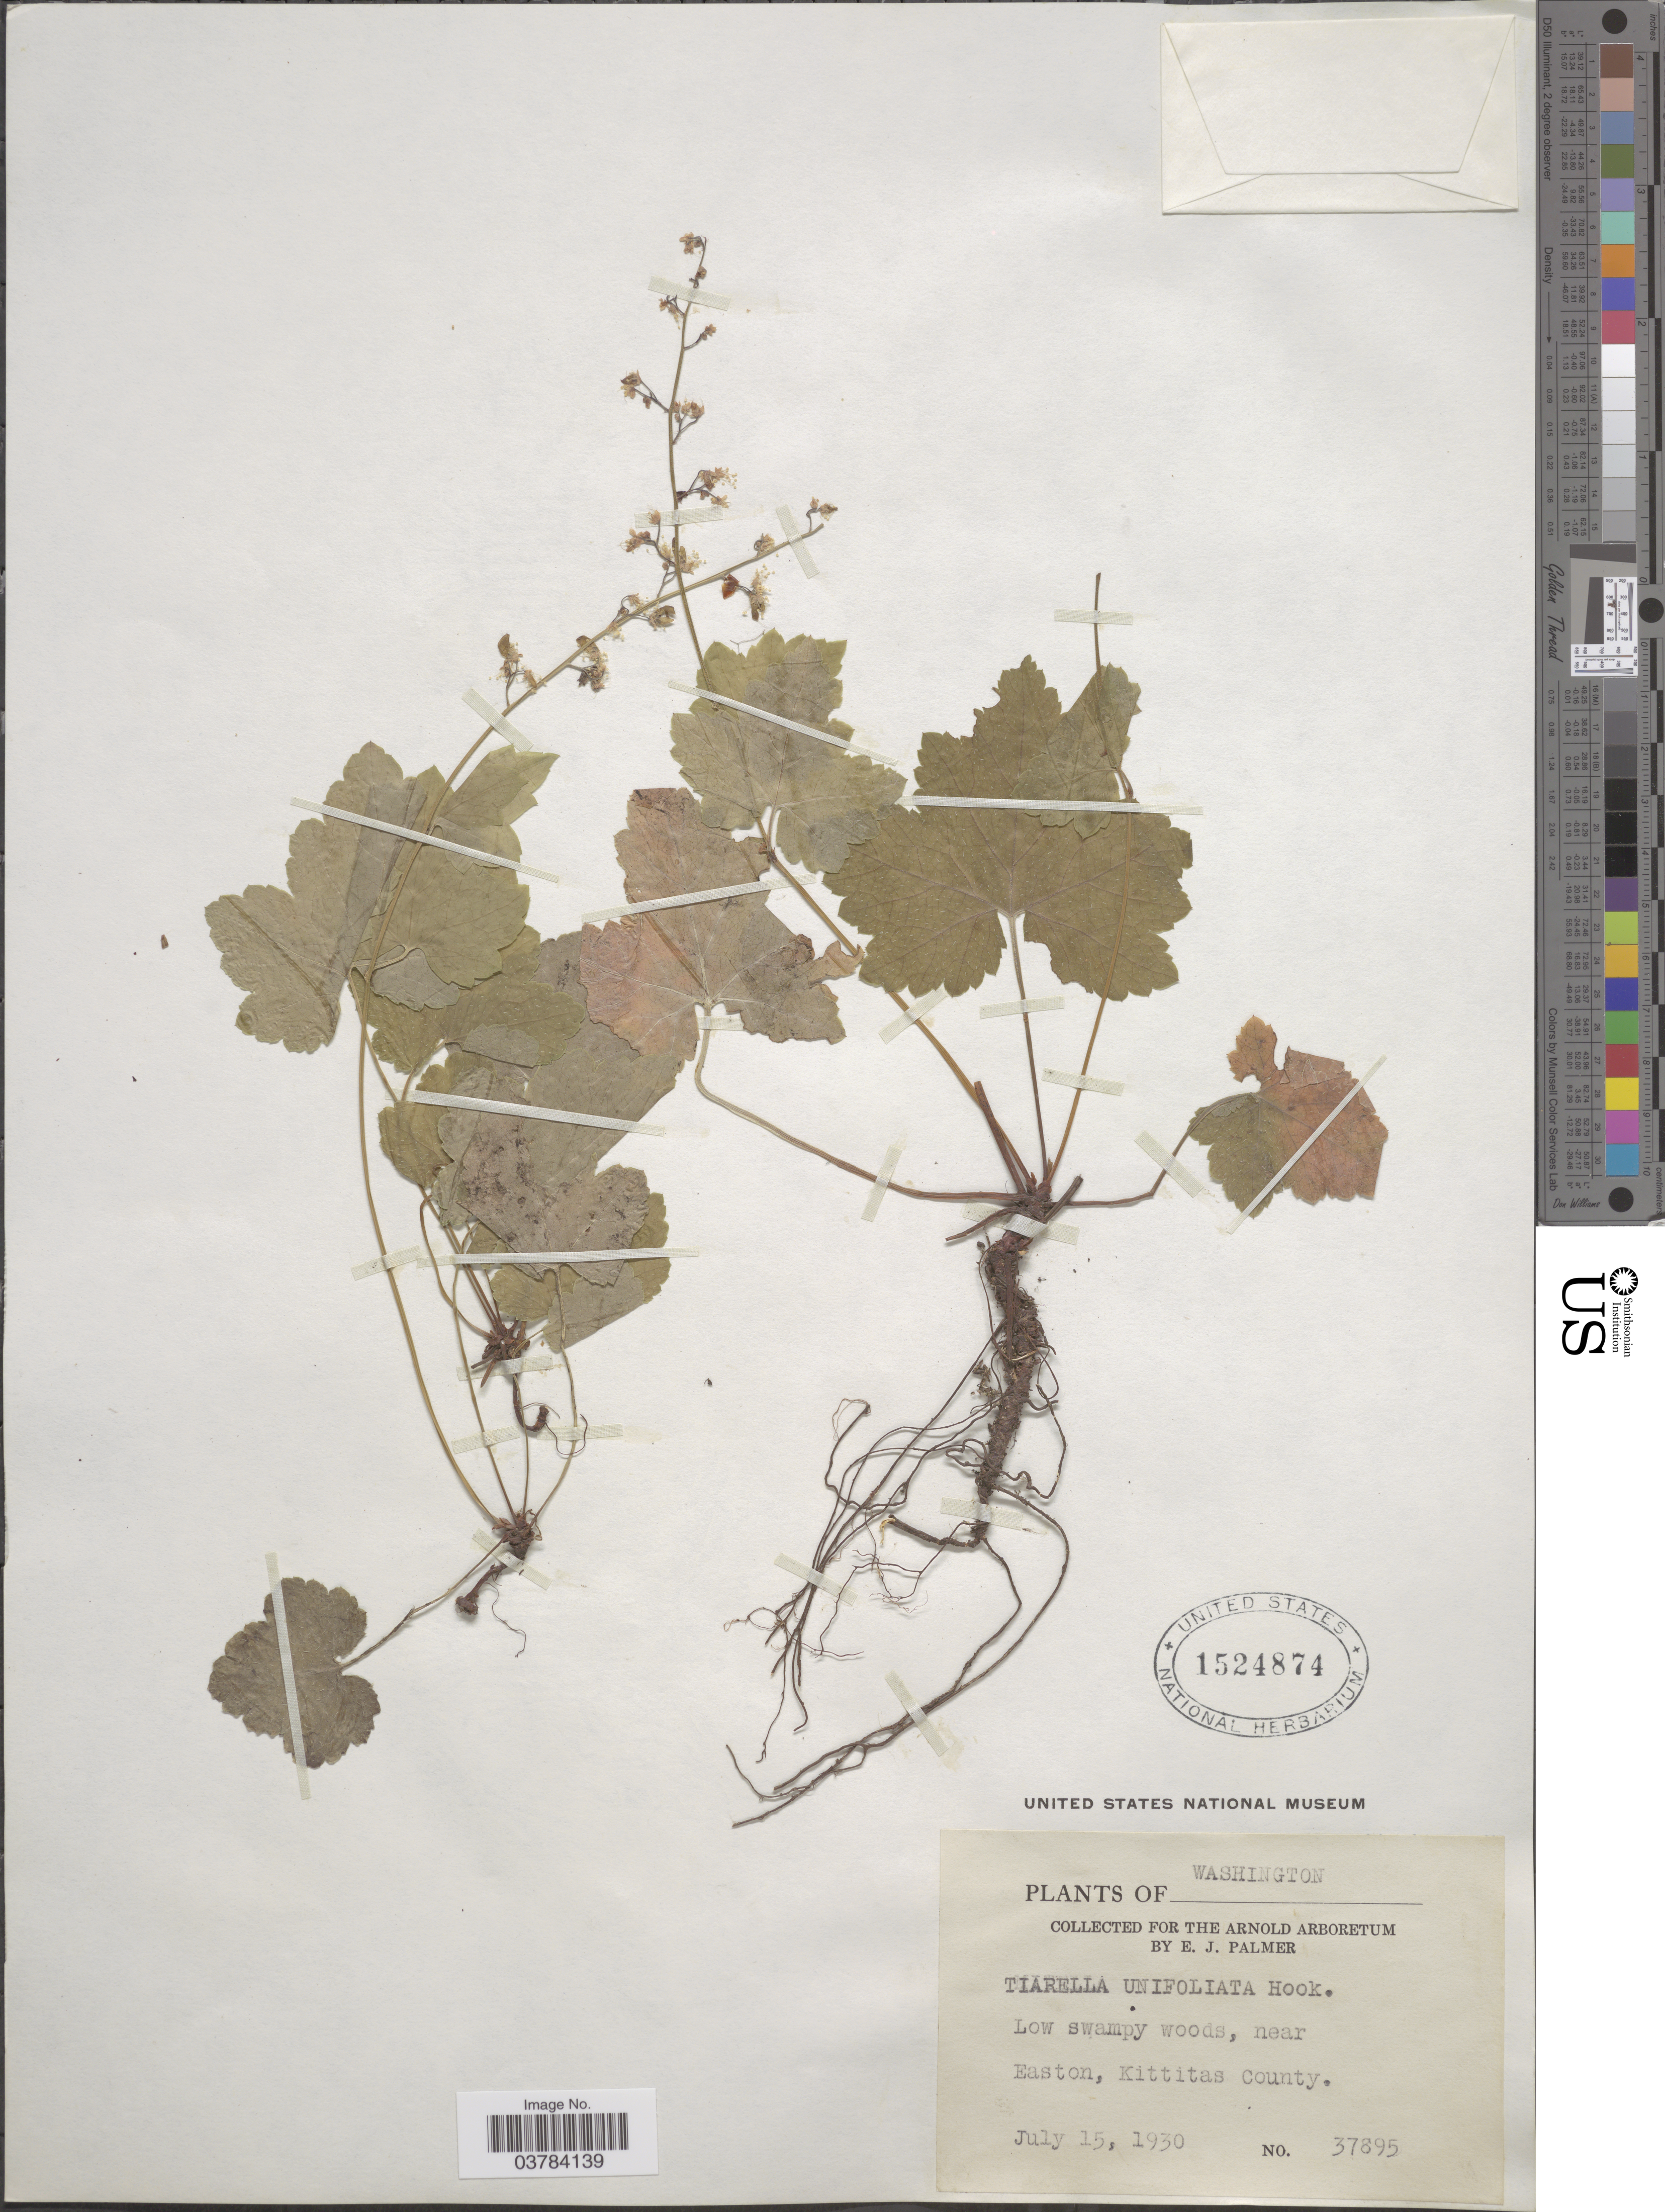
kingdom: Plantae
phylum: Tracheophyta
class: Magnoliopsida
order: Saxifragales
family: Saxifragaceae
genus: Tiarella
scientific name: Tiarella unifoliata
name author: Hook.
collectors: E. J. Palmer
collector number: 37895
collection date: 1930-07-15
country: United States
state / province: Washington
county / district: Kittitas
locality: Low swampy woods, near Easton, Kittitas County.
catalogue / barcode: US 1524874